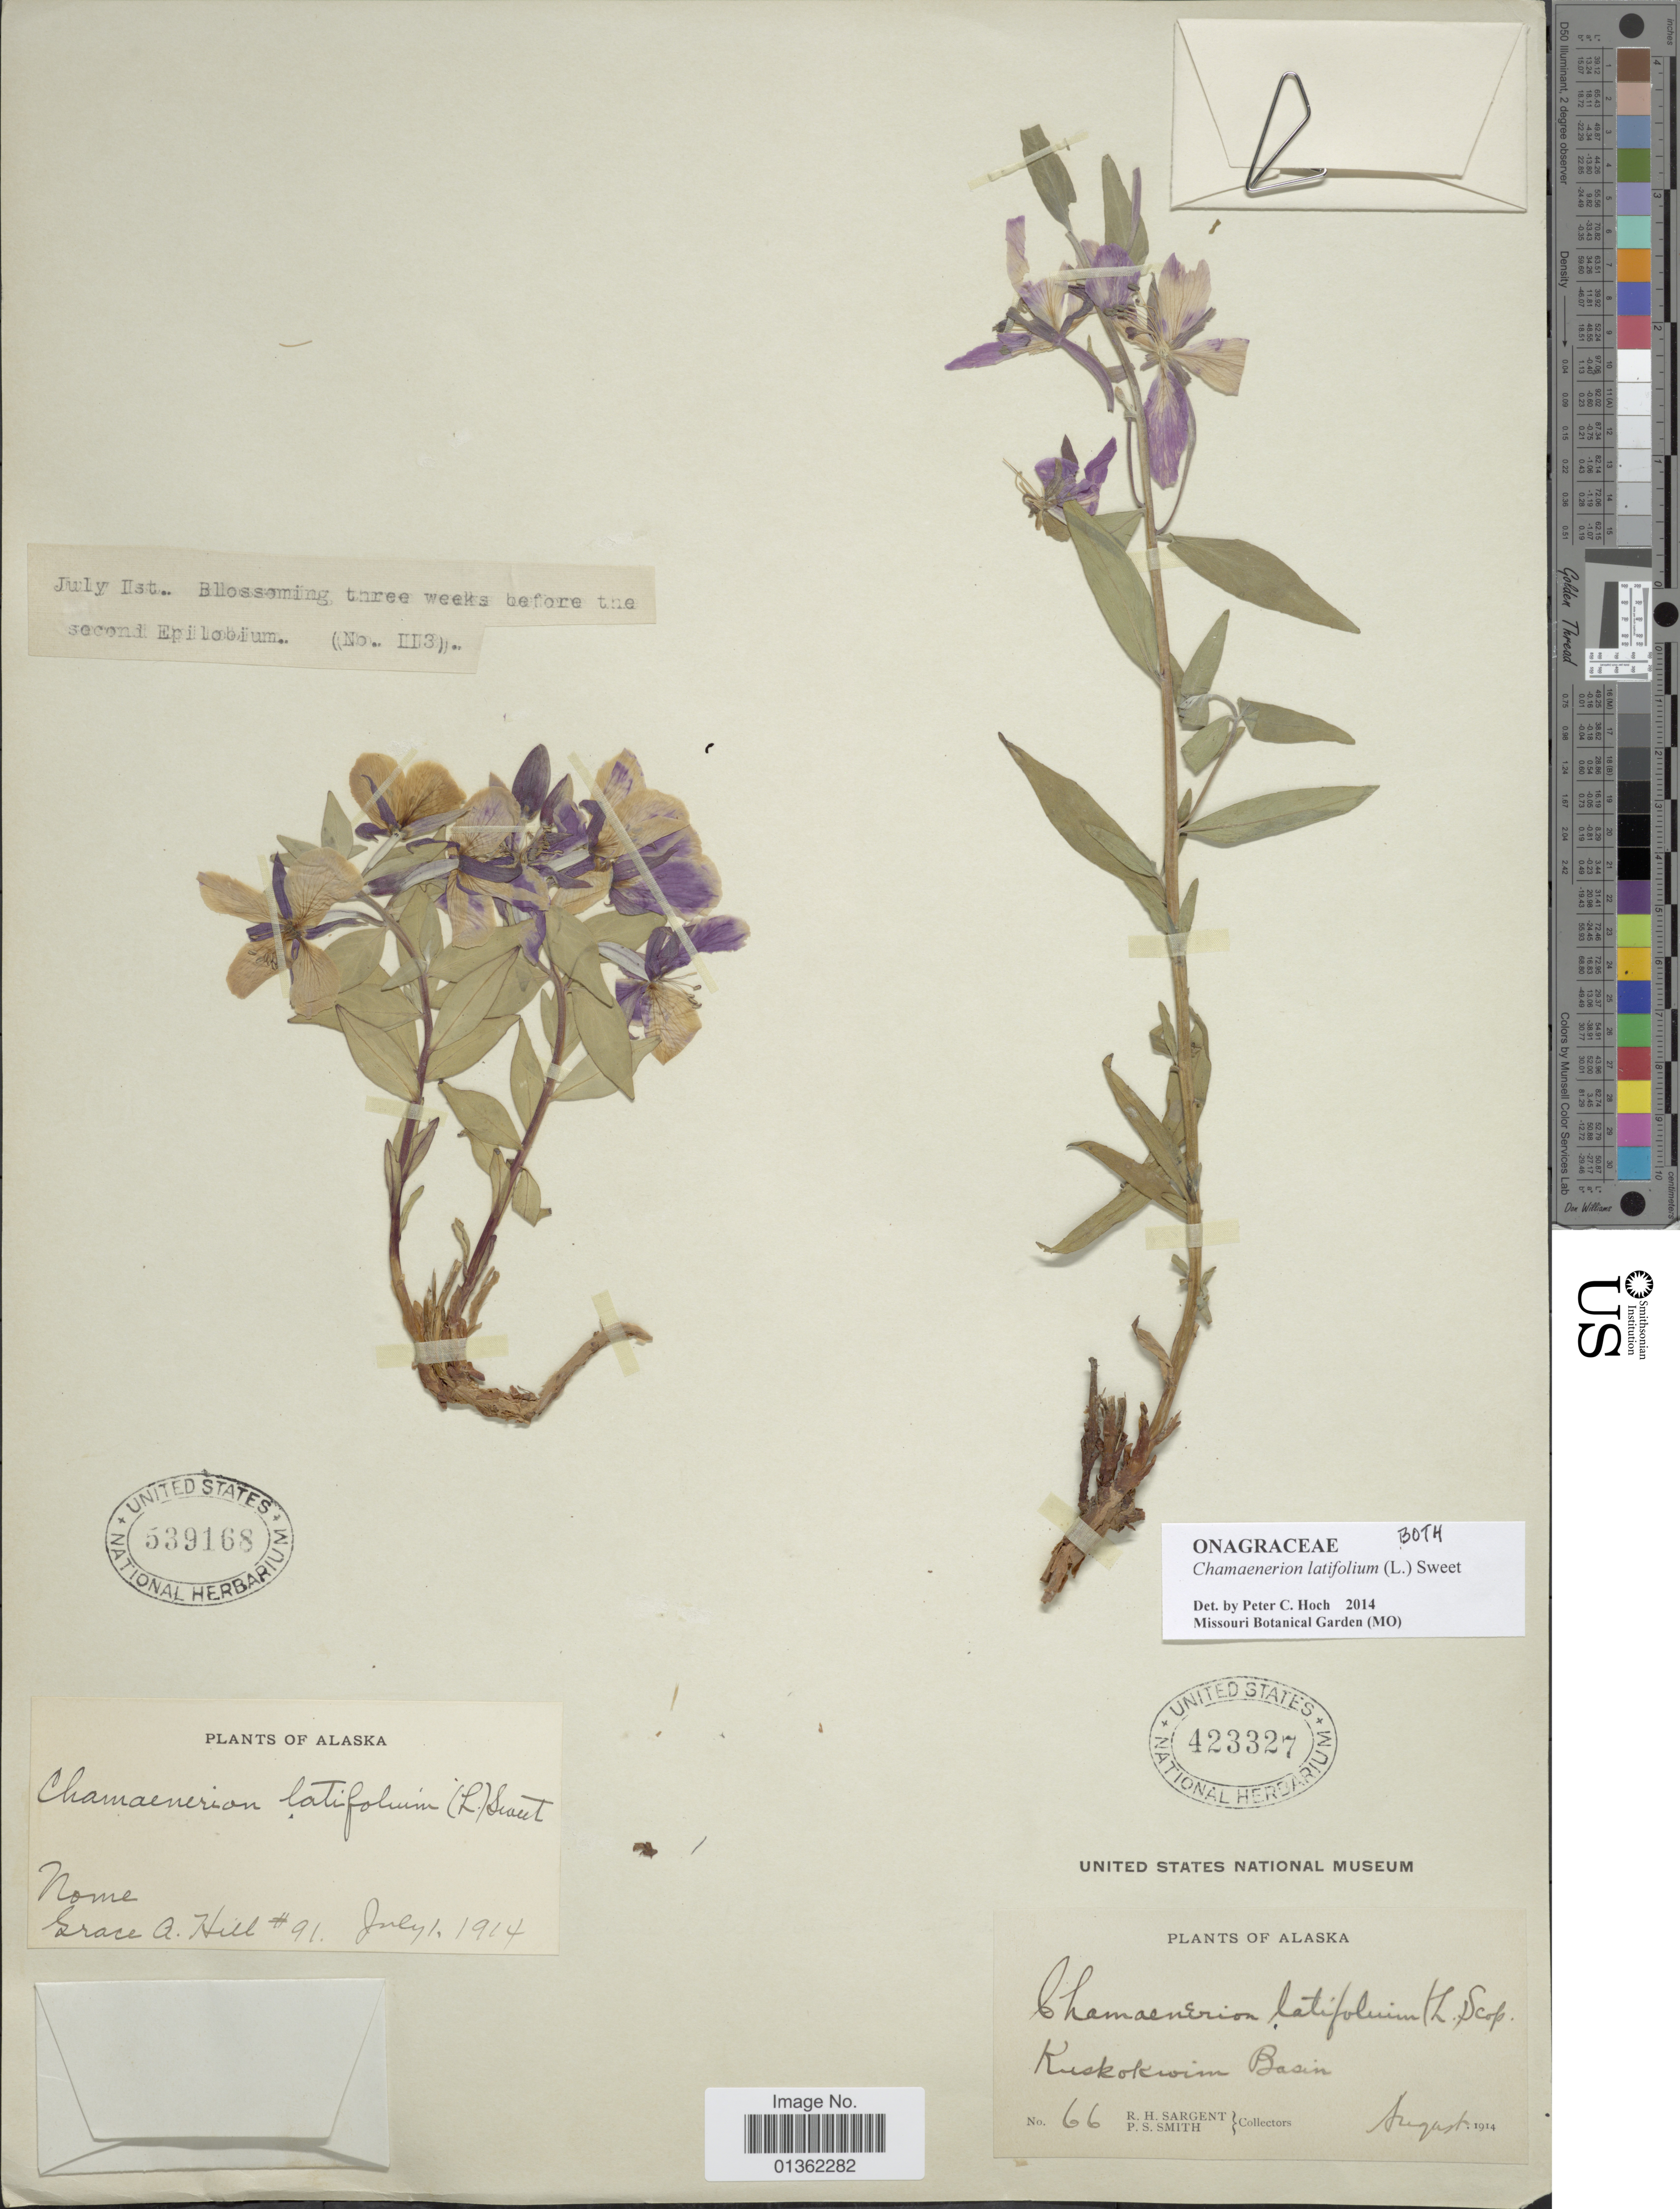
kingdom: Plantae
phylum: Tracheophyta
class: Magnoliopsida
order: Myrtales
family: Onagraceae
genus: Chamaenerion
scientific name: Chamaenerion latifolium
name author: (L.) Th. Fr. & Lange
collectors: R. Sargent & P. Smith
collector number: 66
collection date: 1914-08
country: United States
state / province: Alaska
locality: Kuskokwim Basin.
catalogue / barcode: US 423327